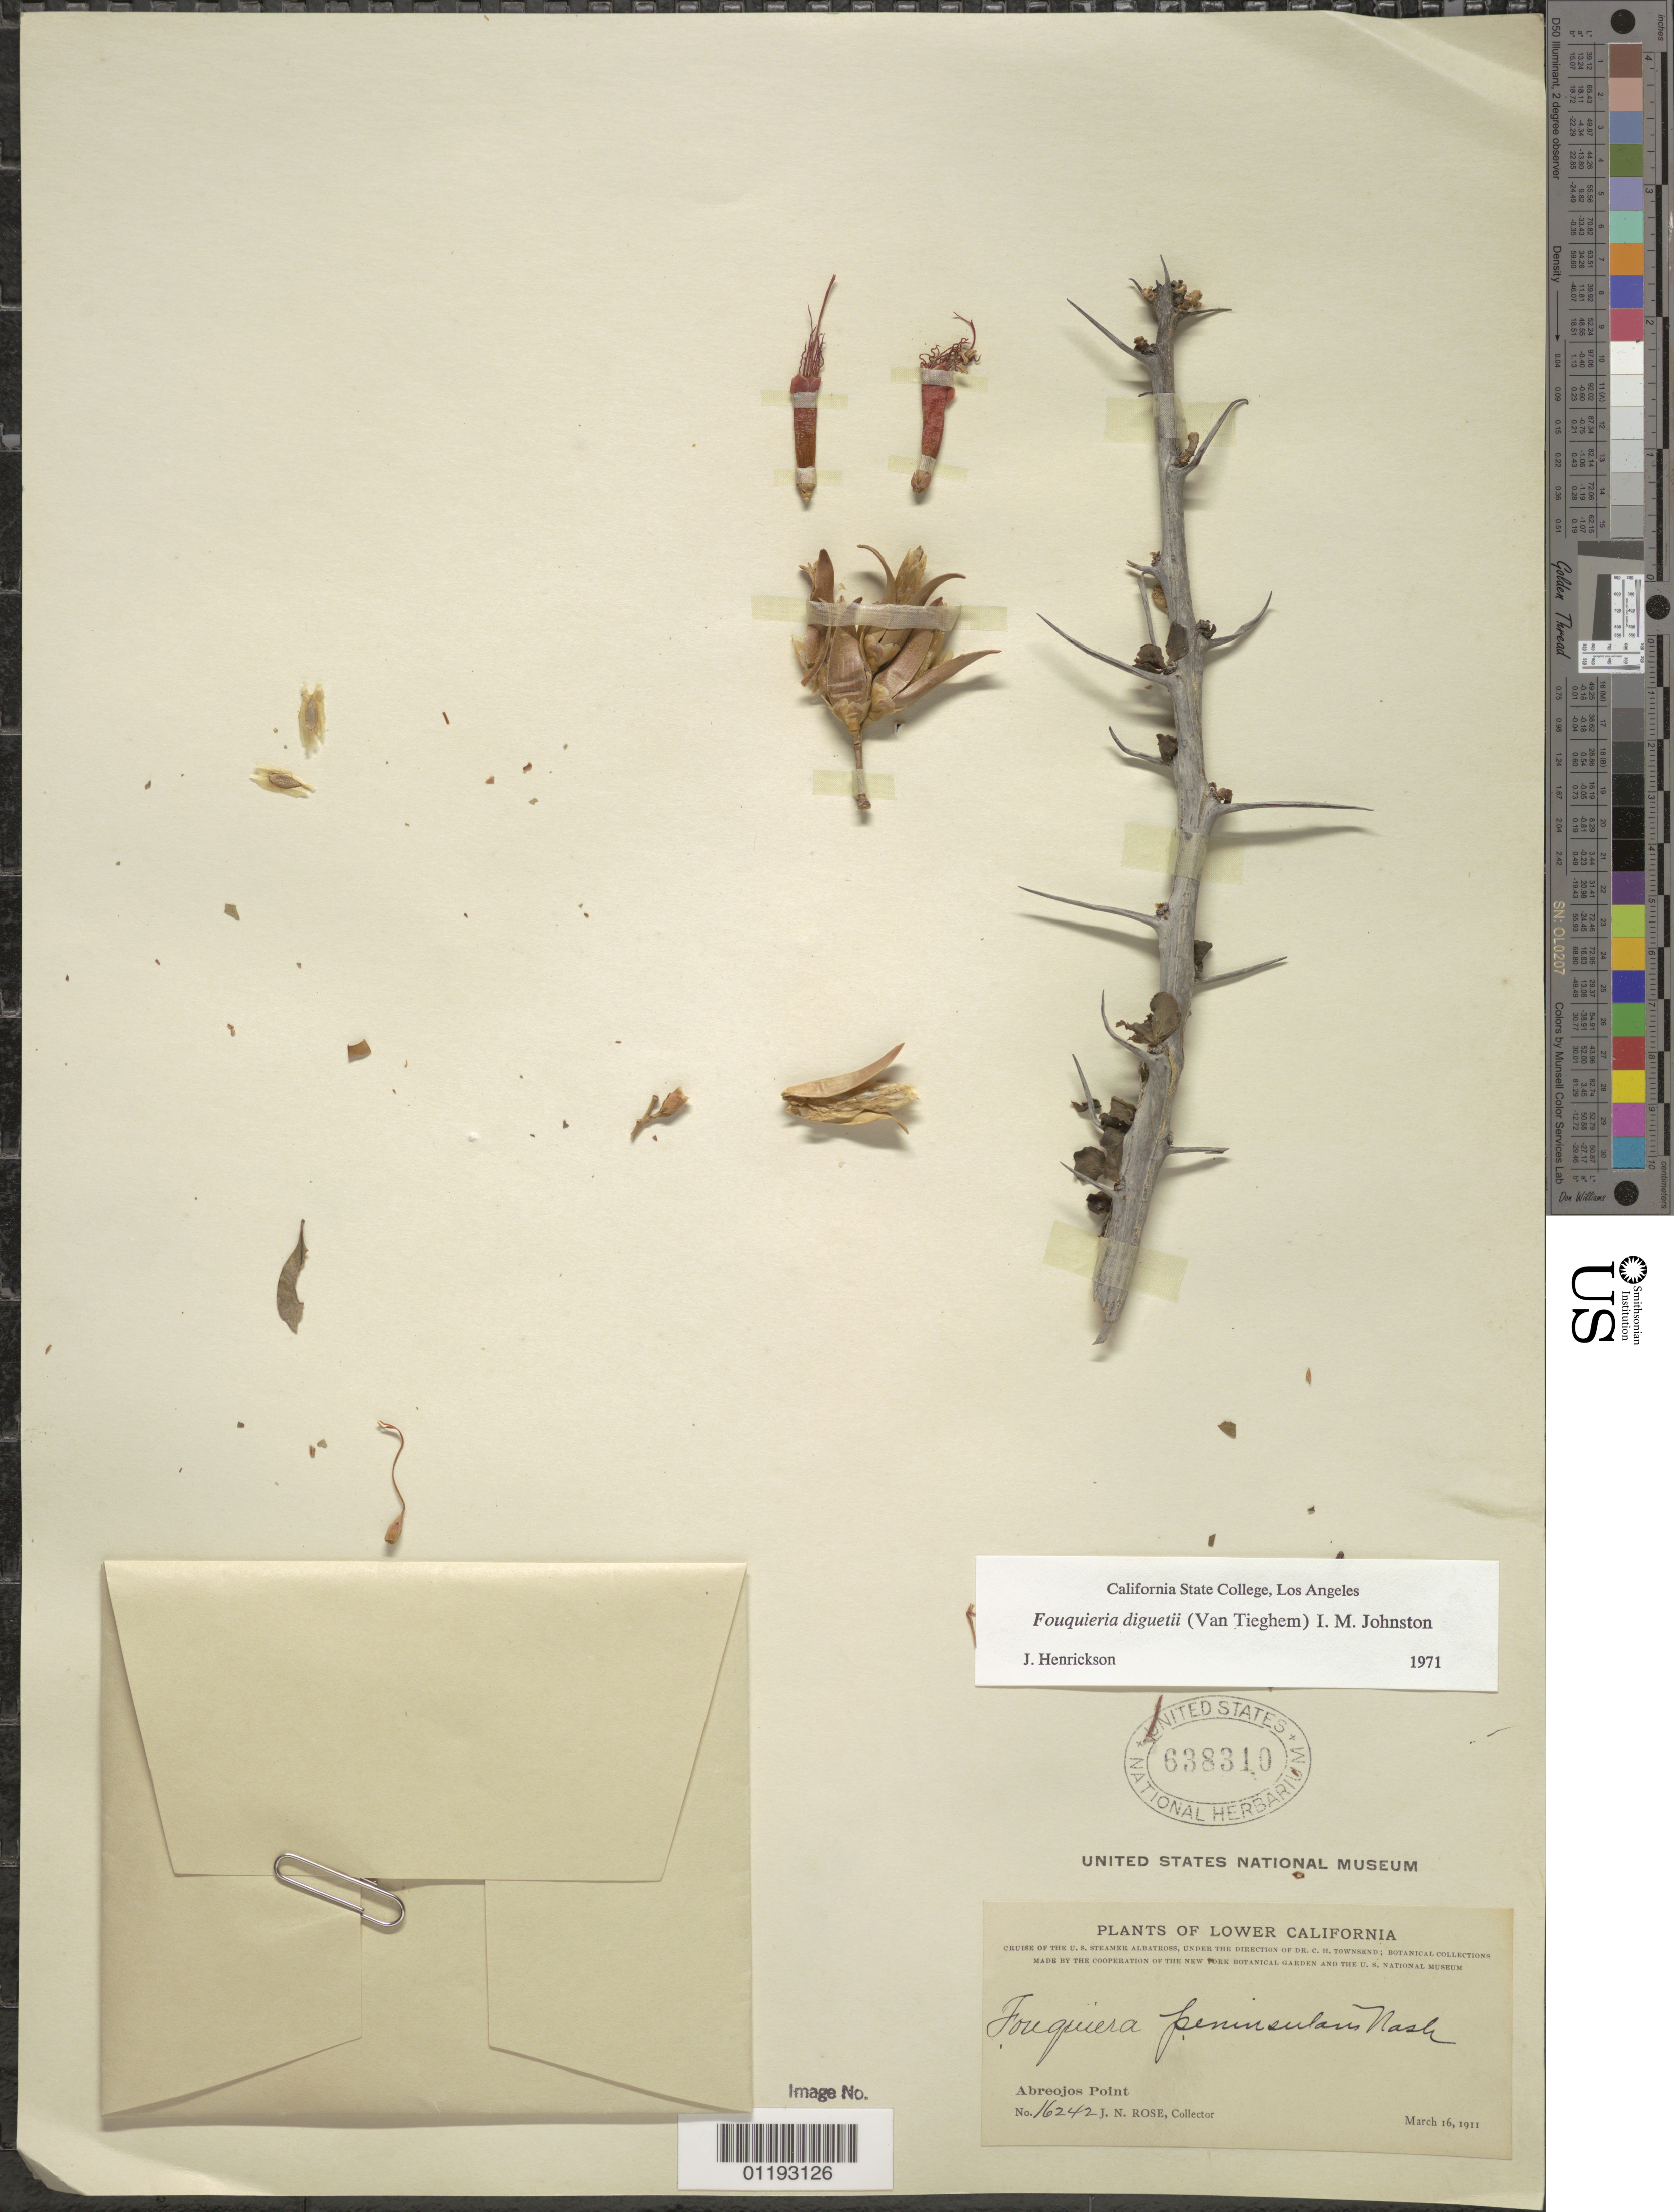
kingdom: Plantae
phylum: Tracheophyta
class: Magnoliopsida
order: Ericales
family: Fouquieriaceae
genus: Fouquieria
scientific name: Fouquieria diguetii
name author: (Tiegh.) I.M. Johnst.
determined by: Henrickson, James, (CSLA), California State University at Los Angeles (UNITED STATES)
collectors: J. N. Rose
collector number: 16242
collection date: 1911-03-16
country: Mexico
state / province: Baja California Sur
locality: Abreojos Point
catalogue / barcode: US 638310